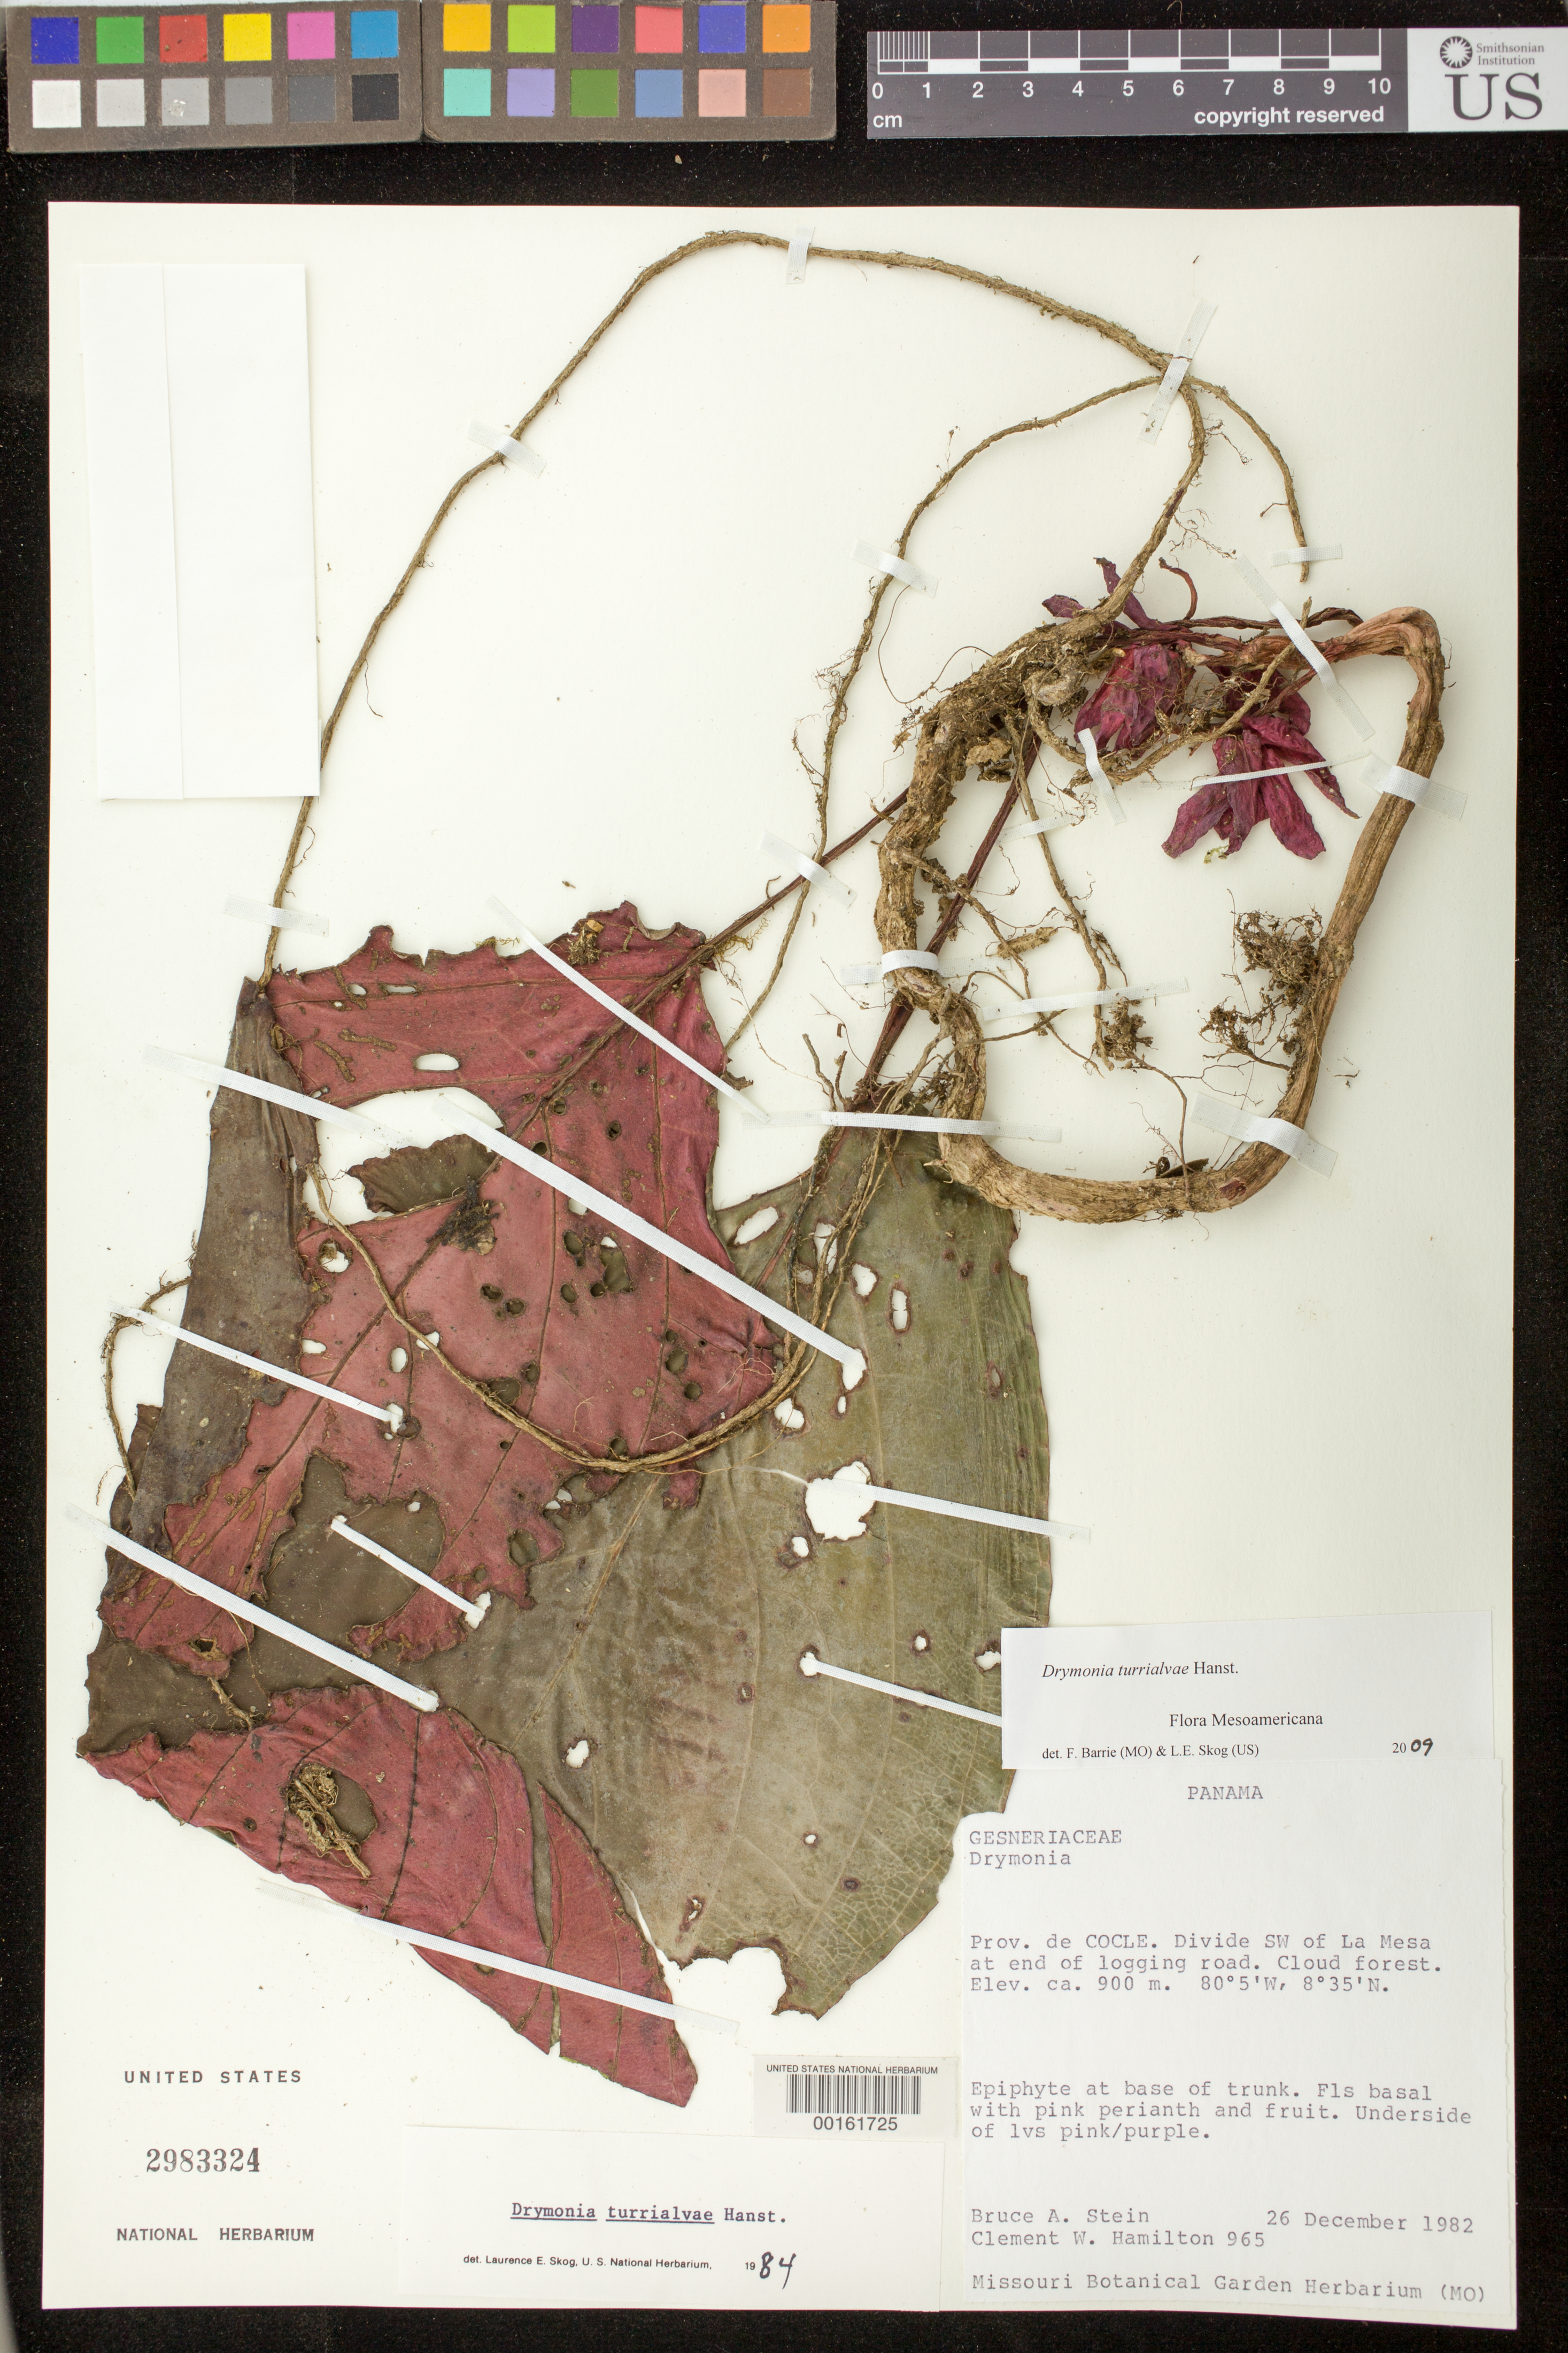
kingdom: Plantae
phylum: Tracheophyta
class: Magnoliopsida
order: Lamiales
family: Gesneriaceae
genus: Drymonia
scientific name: Drymonia turrialvae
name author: Hanst.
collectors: B. A. Stein & C. W. Hamilton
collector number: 965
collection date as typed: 26 Dec 1982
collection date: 1982-12-26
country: Panama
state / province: Coclé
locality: Divide SW of La Mesa at end of logging road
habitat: Cloud forest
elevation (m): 900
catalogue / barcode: US 2983324